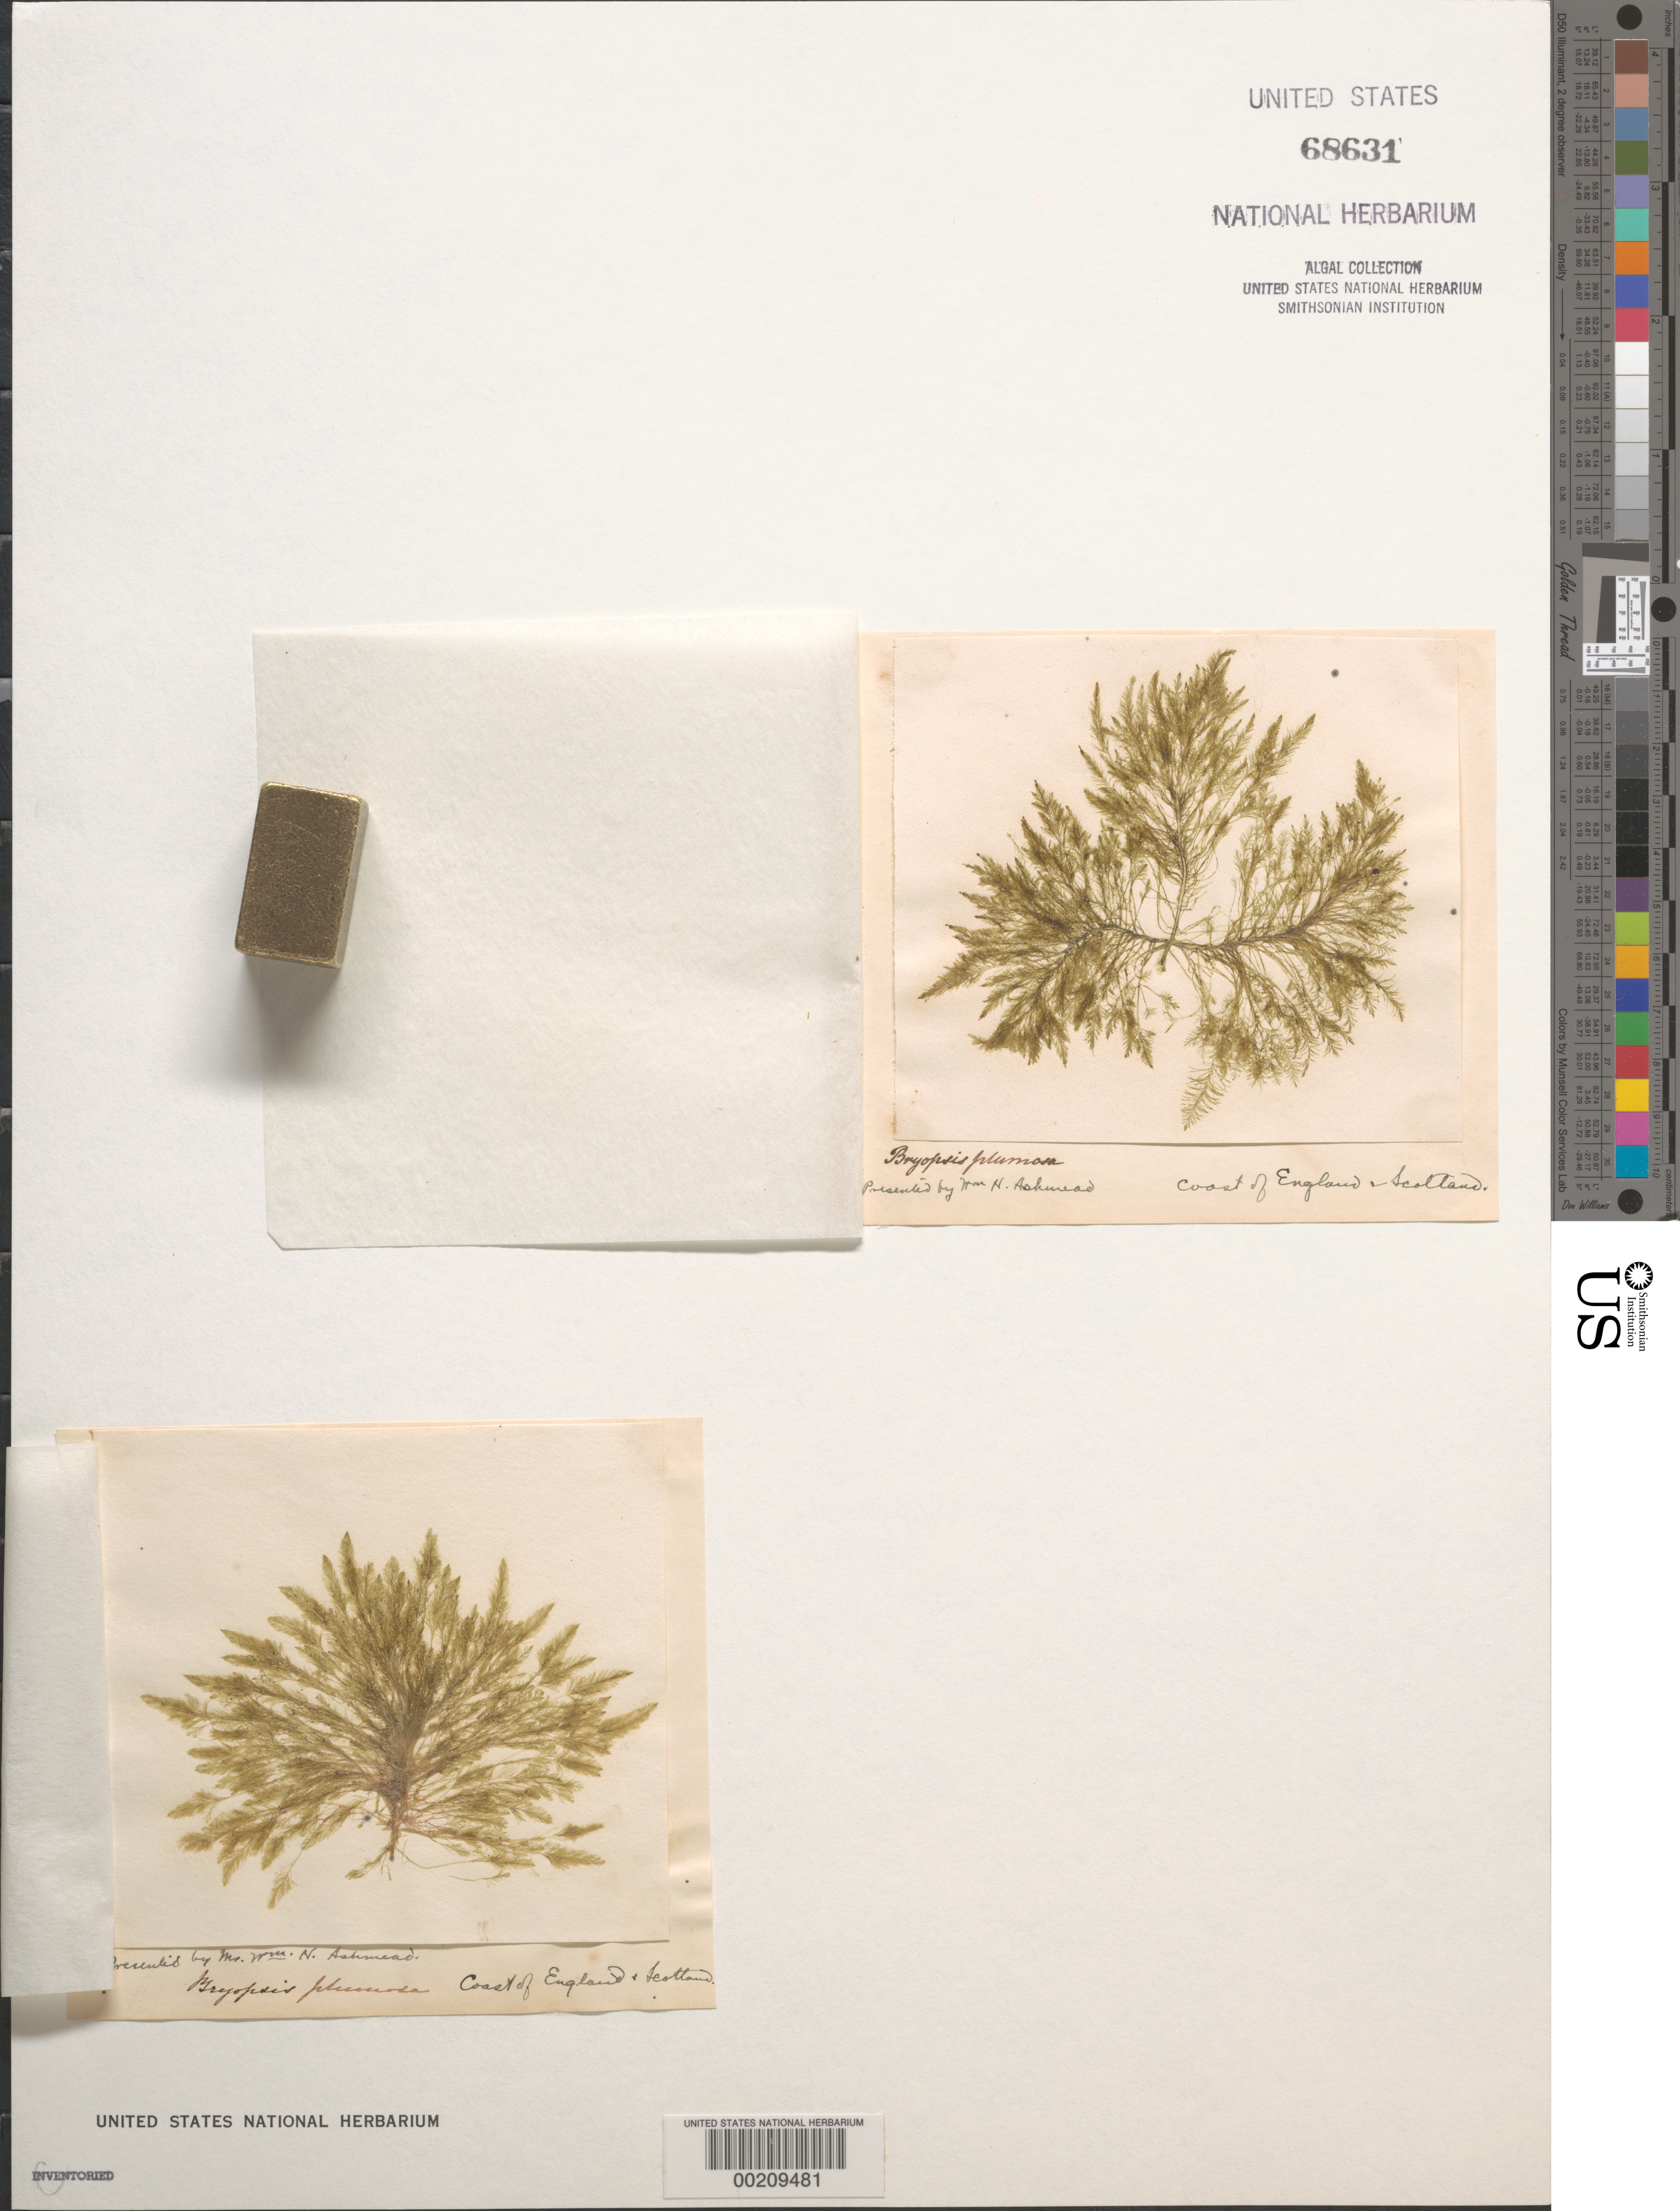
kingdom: Plantae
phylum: Chlorophyta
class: Ulvophyceae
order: Bryopsidales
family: Bryopsidaceae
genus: Bryopsis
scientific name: Bryopsis plumosa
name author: (Huds.) C. Agardh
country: United Kingdom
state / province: England / Scotland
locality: Coast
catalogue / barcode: US 68631